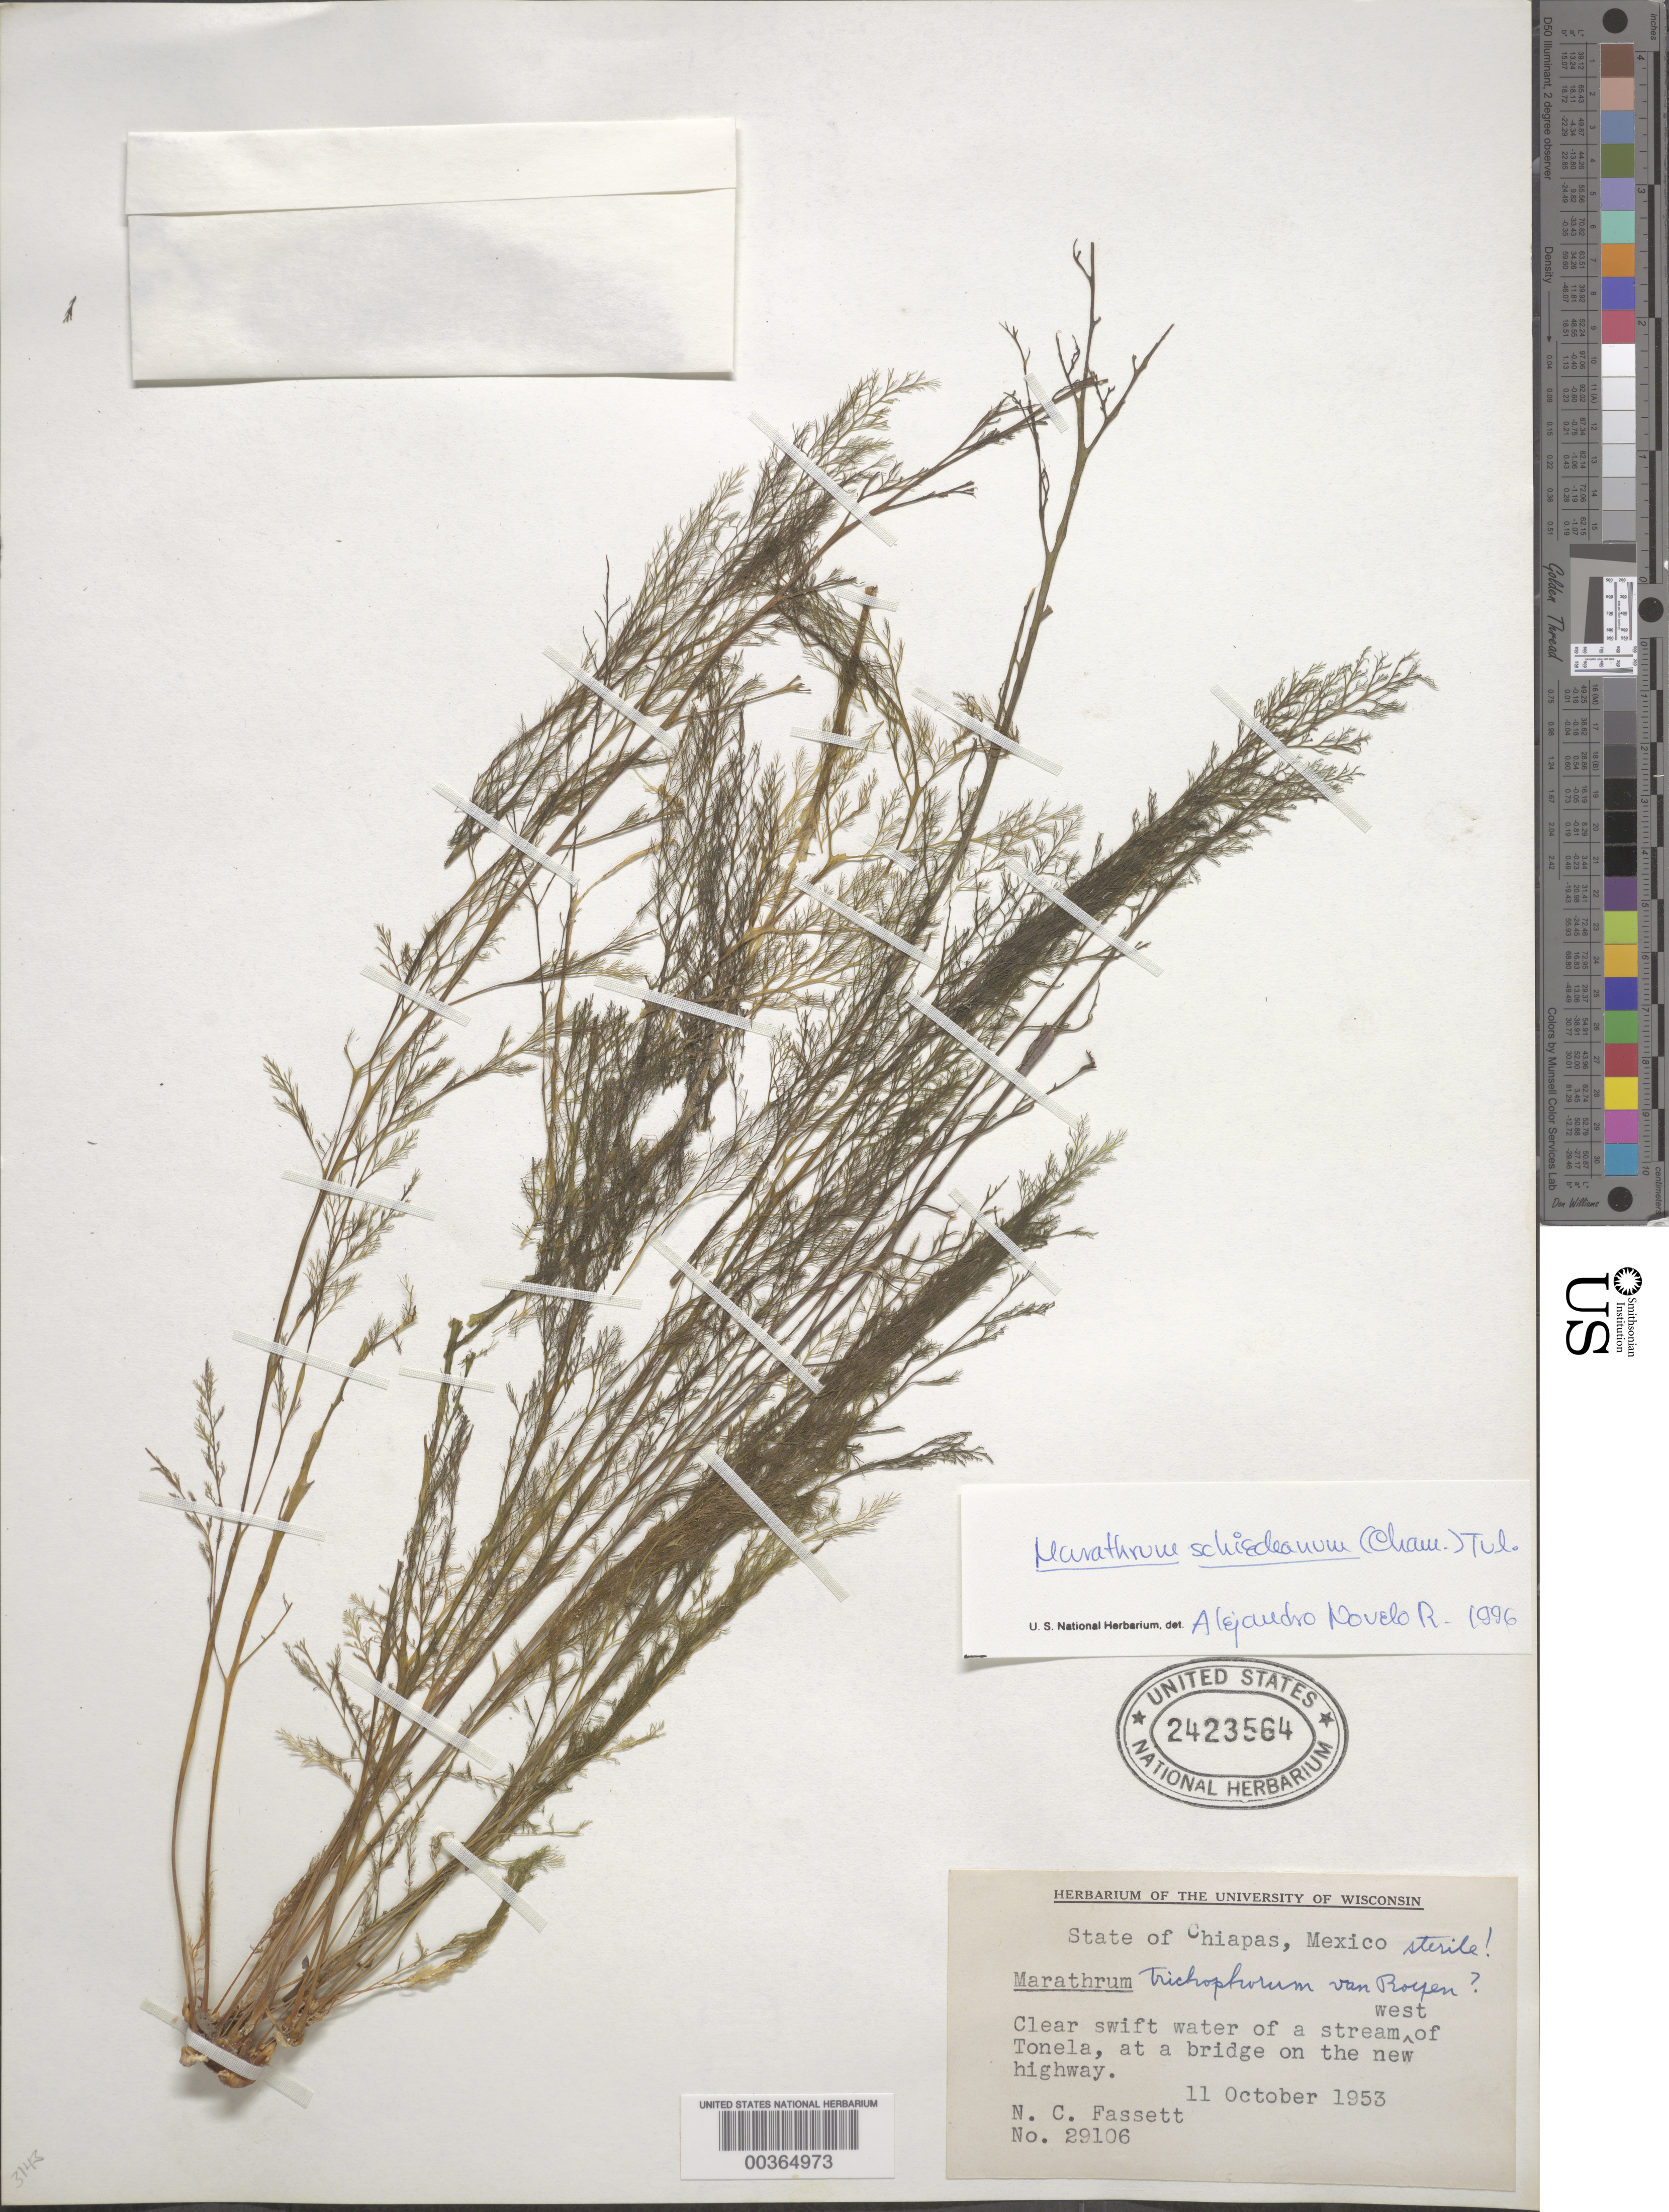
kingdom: Plantae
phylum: Tracheophyta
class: Magnoliopsida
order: Malpighiales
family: Podostemaceae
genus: Marathrum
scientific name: Marathrum schiedeanum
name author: Cham.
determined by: Novelo R., A.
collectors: N. C. Fassett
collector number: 29106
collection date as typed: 11 Oct 1953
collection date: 1953-10-11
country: Mexico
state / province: Chiapas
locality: W of Tonela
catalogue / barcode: US 2423564